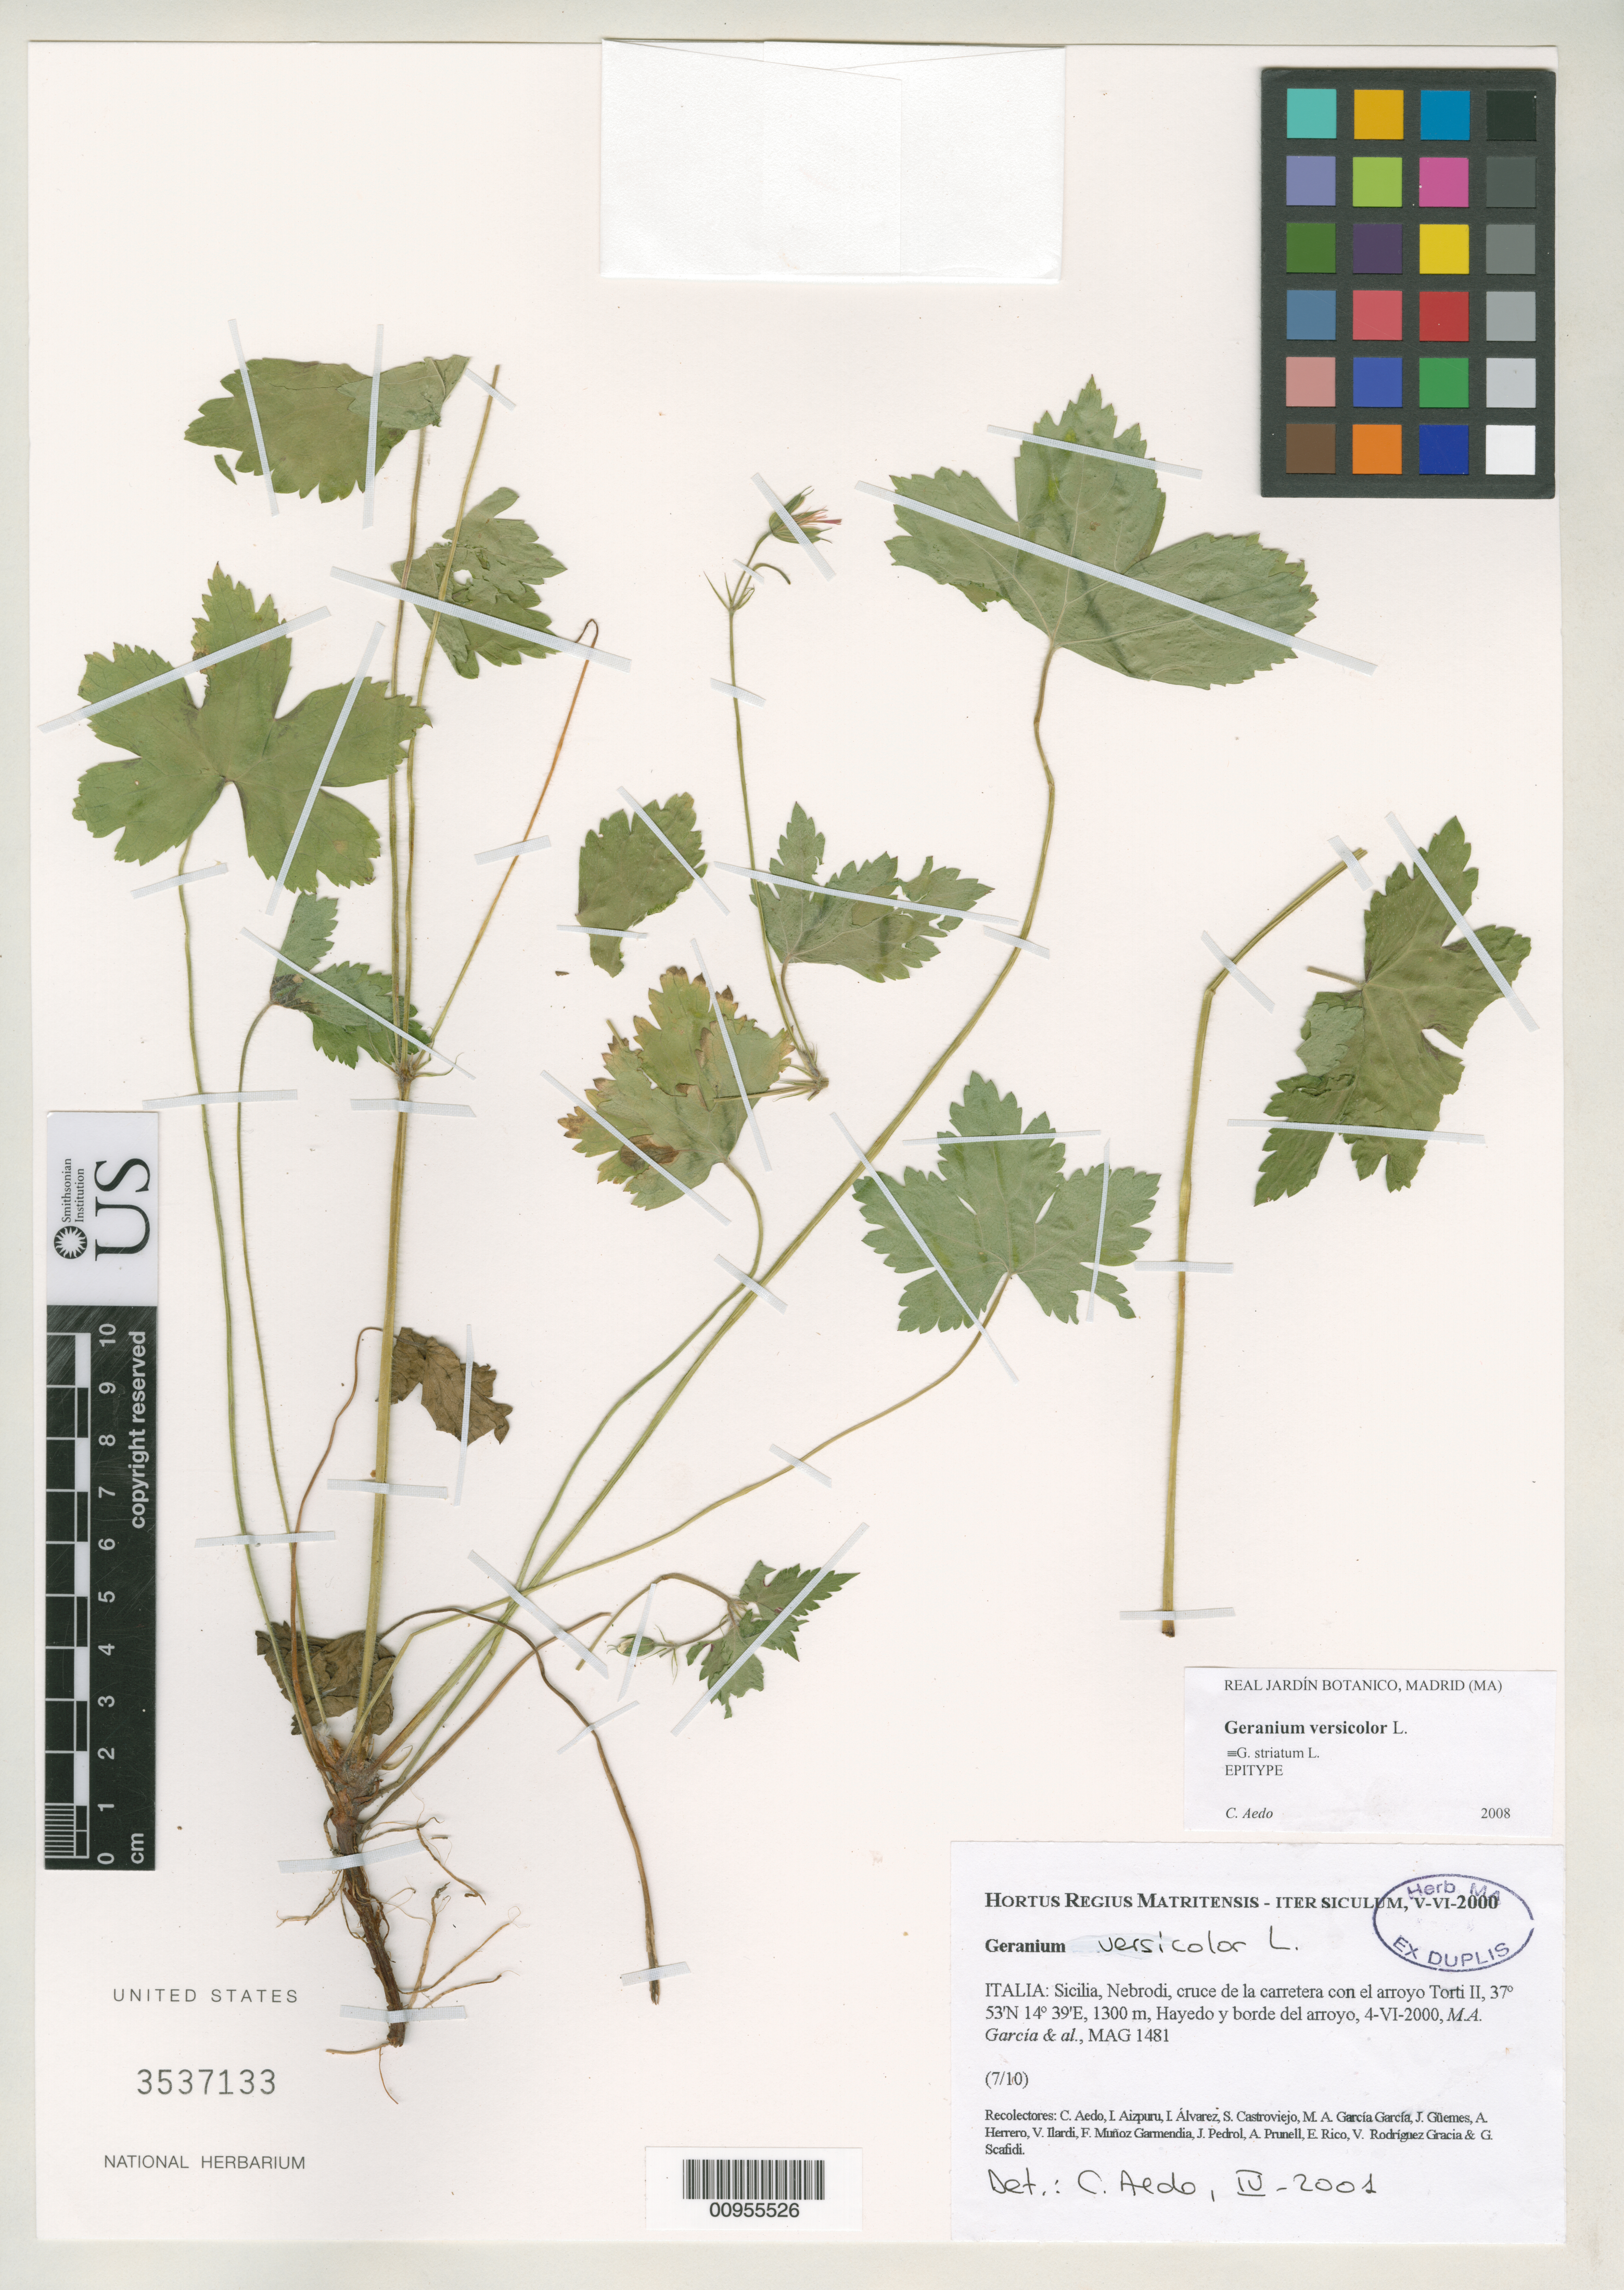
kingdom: Plantae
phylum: Tracheophyta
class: Magnoliopsida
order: Geraniales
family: Geraniaceae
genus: Geranium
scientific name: Geranium versicolor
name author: L.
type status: Isoepitype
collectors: M. A. García & et al.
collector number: MAG 1481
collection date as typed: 04 Jun 2000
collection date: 2000-06-04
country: Italy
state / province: Siciliana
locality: Sicilia, nebrodi, cruce de la carretera con el arroyo Torti II.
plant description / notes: Also an isoepitype of Geranium striatum L., nom. illeg.; Illegitimate renaming of Geranium versicolor L.; Also an isoepitype of Geranium versicolor L.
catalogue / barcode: US 3537133